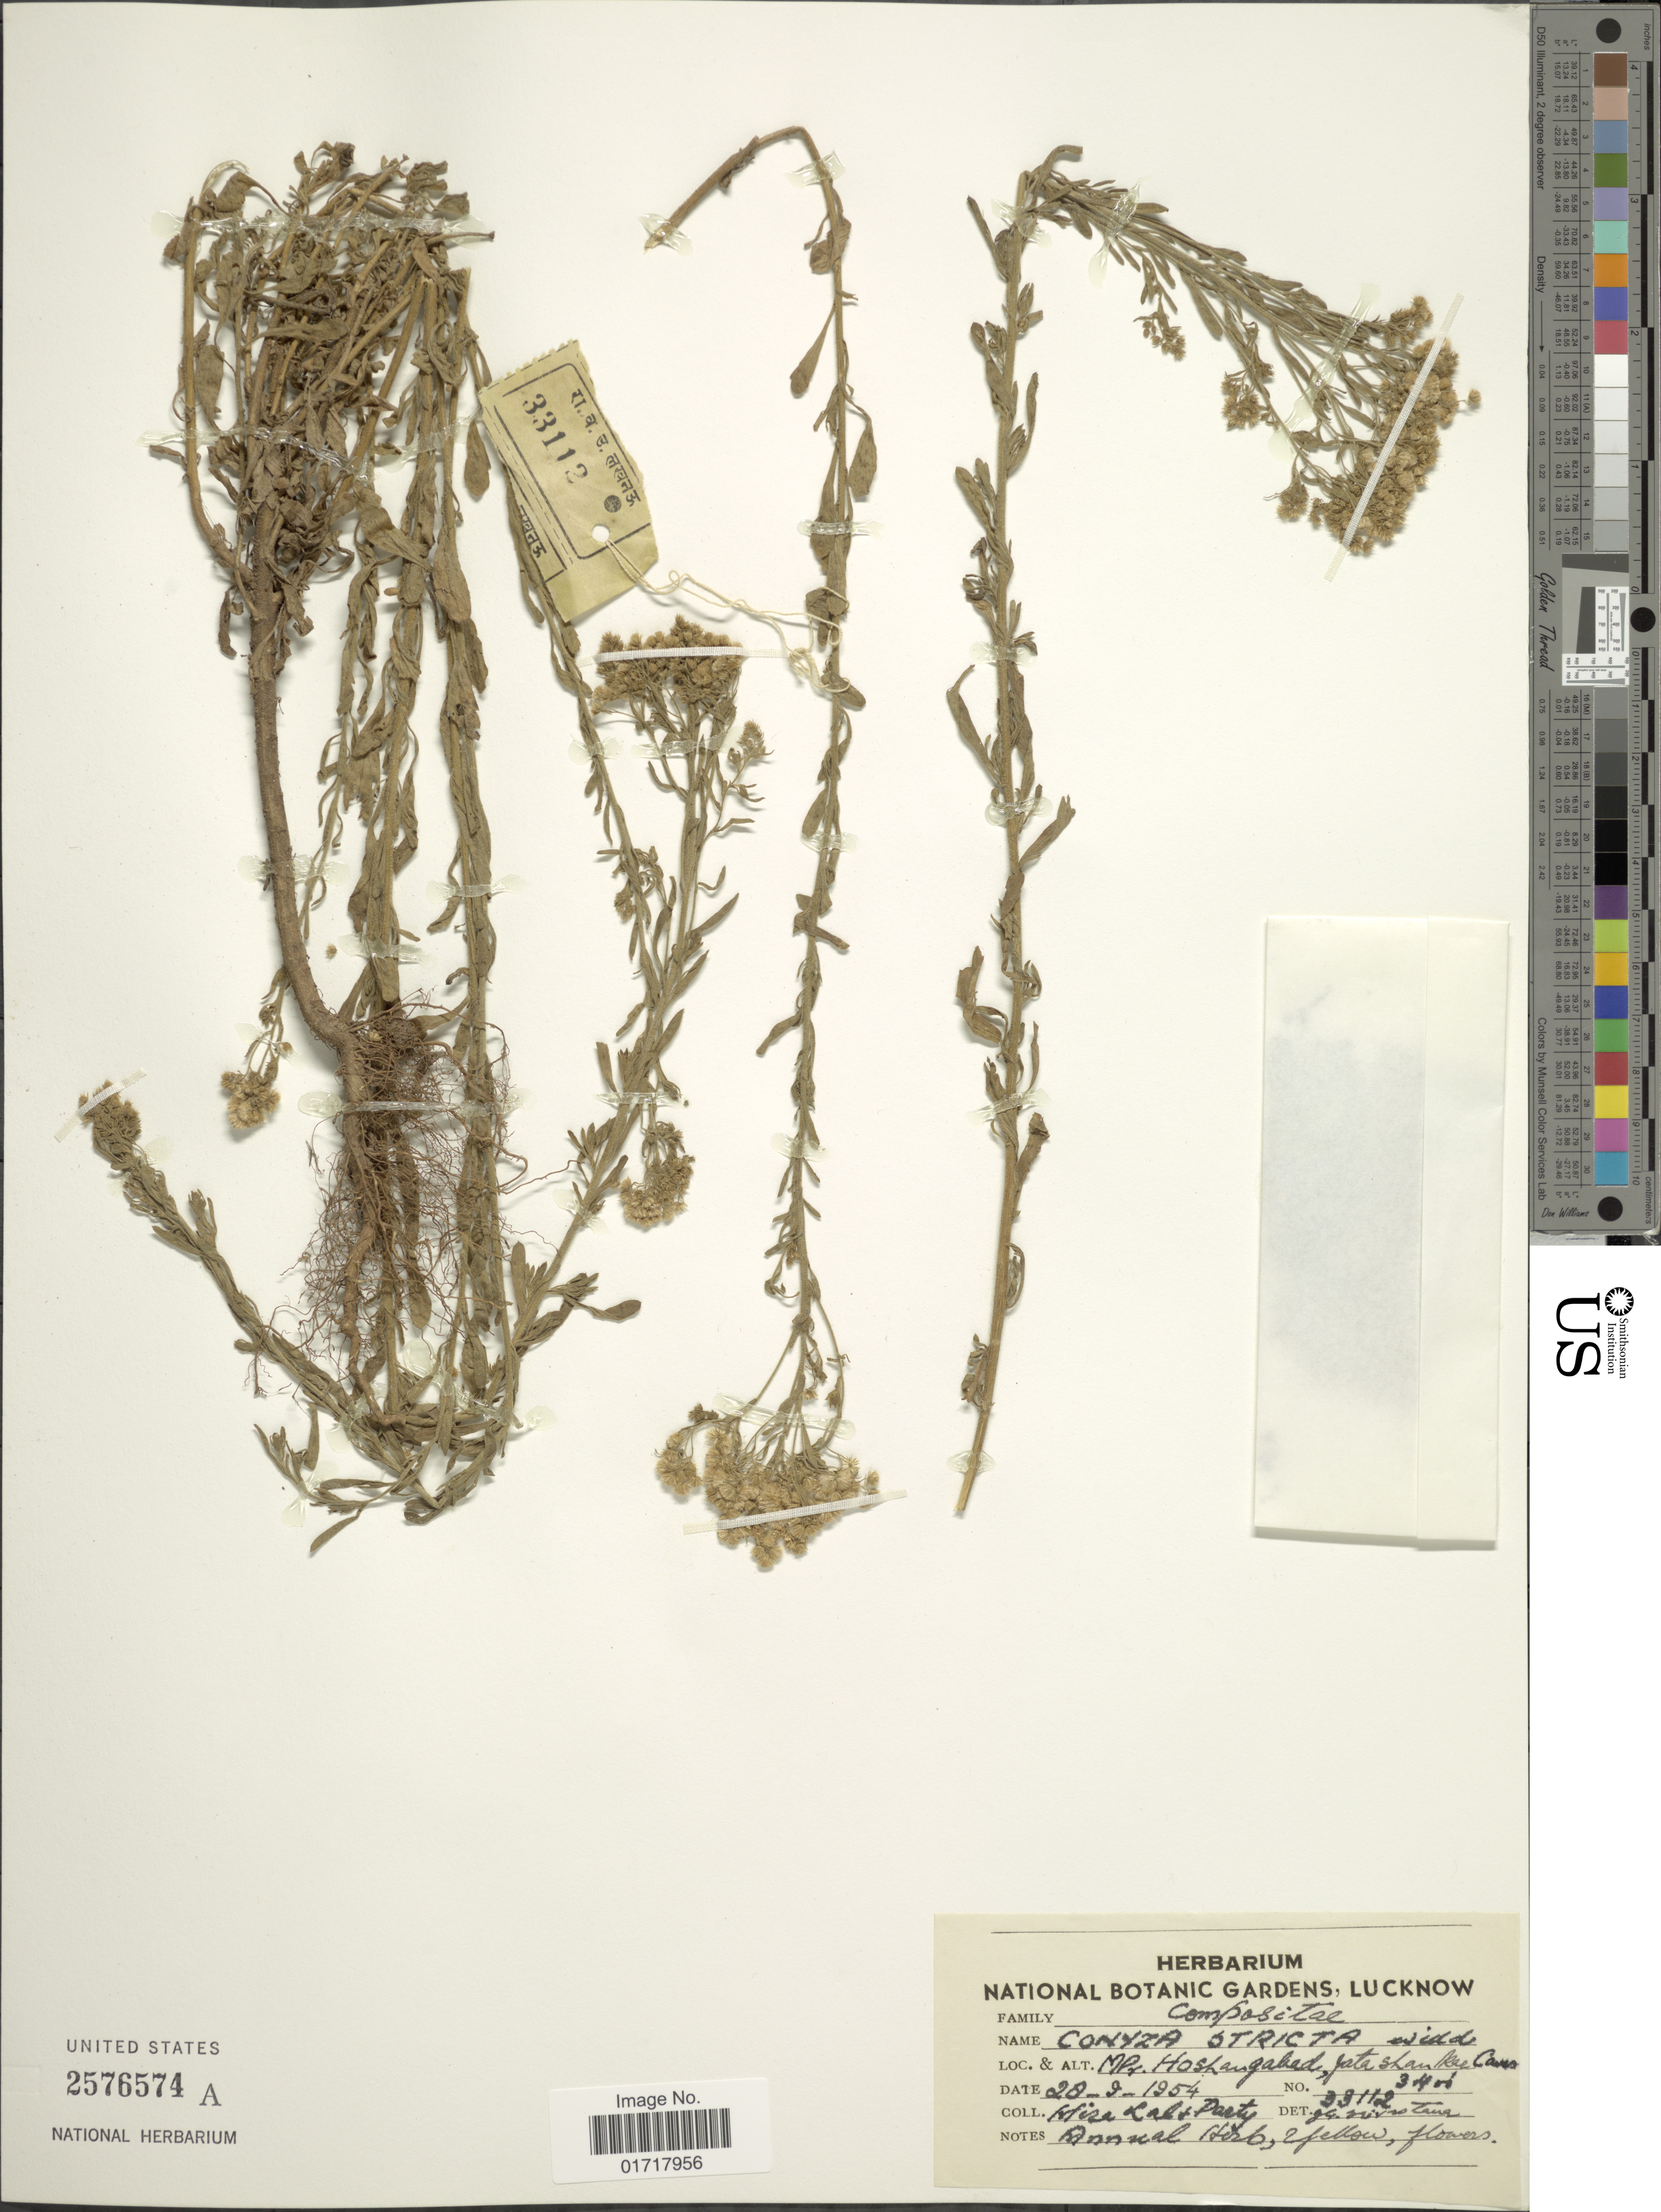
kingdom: Plantae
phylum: Tracheophyta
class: Magnoliopsida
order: Asterales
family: Asteraceae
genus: Conyza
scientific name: Conyza stricta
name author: (Chodat) Willd.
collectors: Hiza Lab & et al.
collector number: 33112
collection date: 1954-09-28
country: India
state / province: Madhya Pradesh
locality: MPr. Hoshangabad, patashan [illegible text] Cans. [interpreted]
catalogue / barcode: US 2576574A